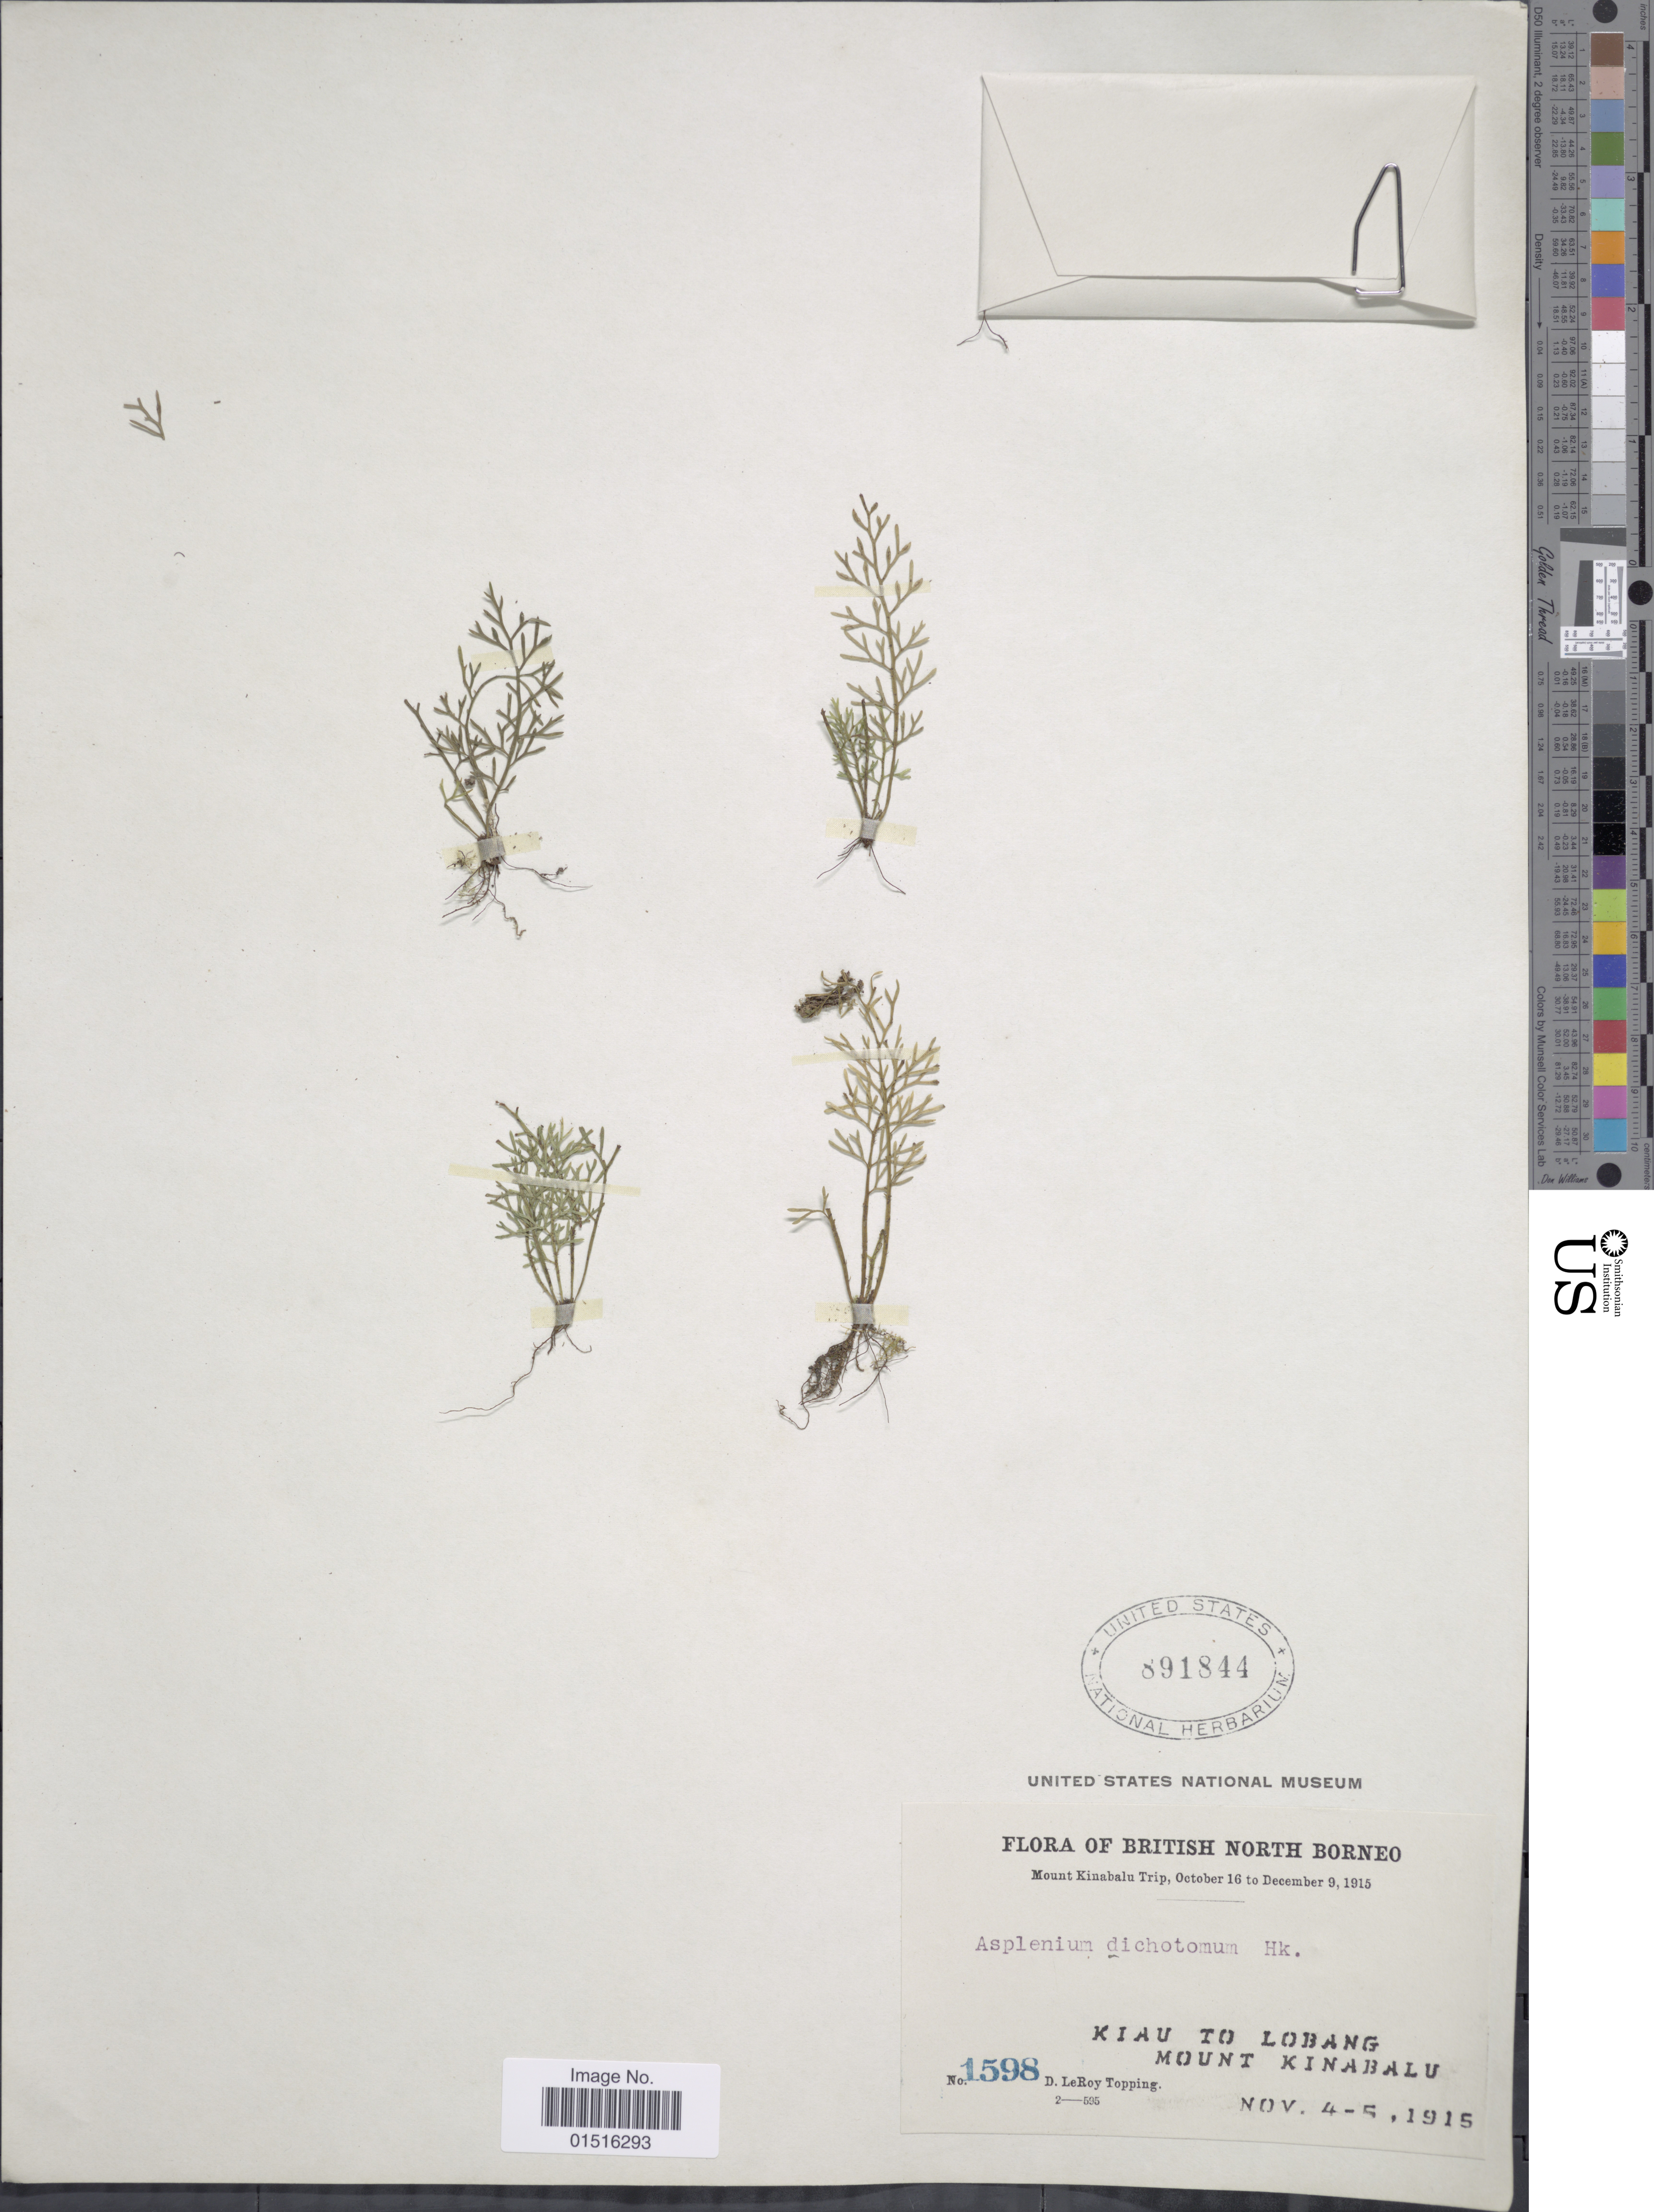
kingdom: Plantae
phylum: Tracheophyta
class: Polypodiopsida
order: Polypodiales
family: Aspleniaceae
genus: Asplenium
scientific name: Asplenium dichotomum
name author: Hook.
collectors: D. L. Topping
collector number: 1598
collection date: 1915-11-04/1915-11-05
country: Malaysia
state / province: Sabah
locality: British North Borneo, Kiau to Lobang, Mount Kinabalu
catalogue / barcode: US 891844